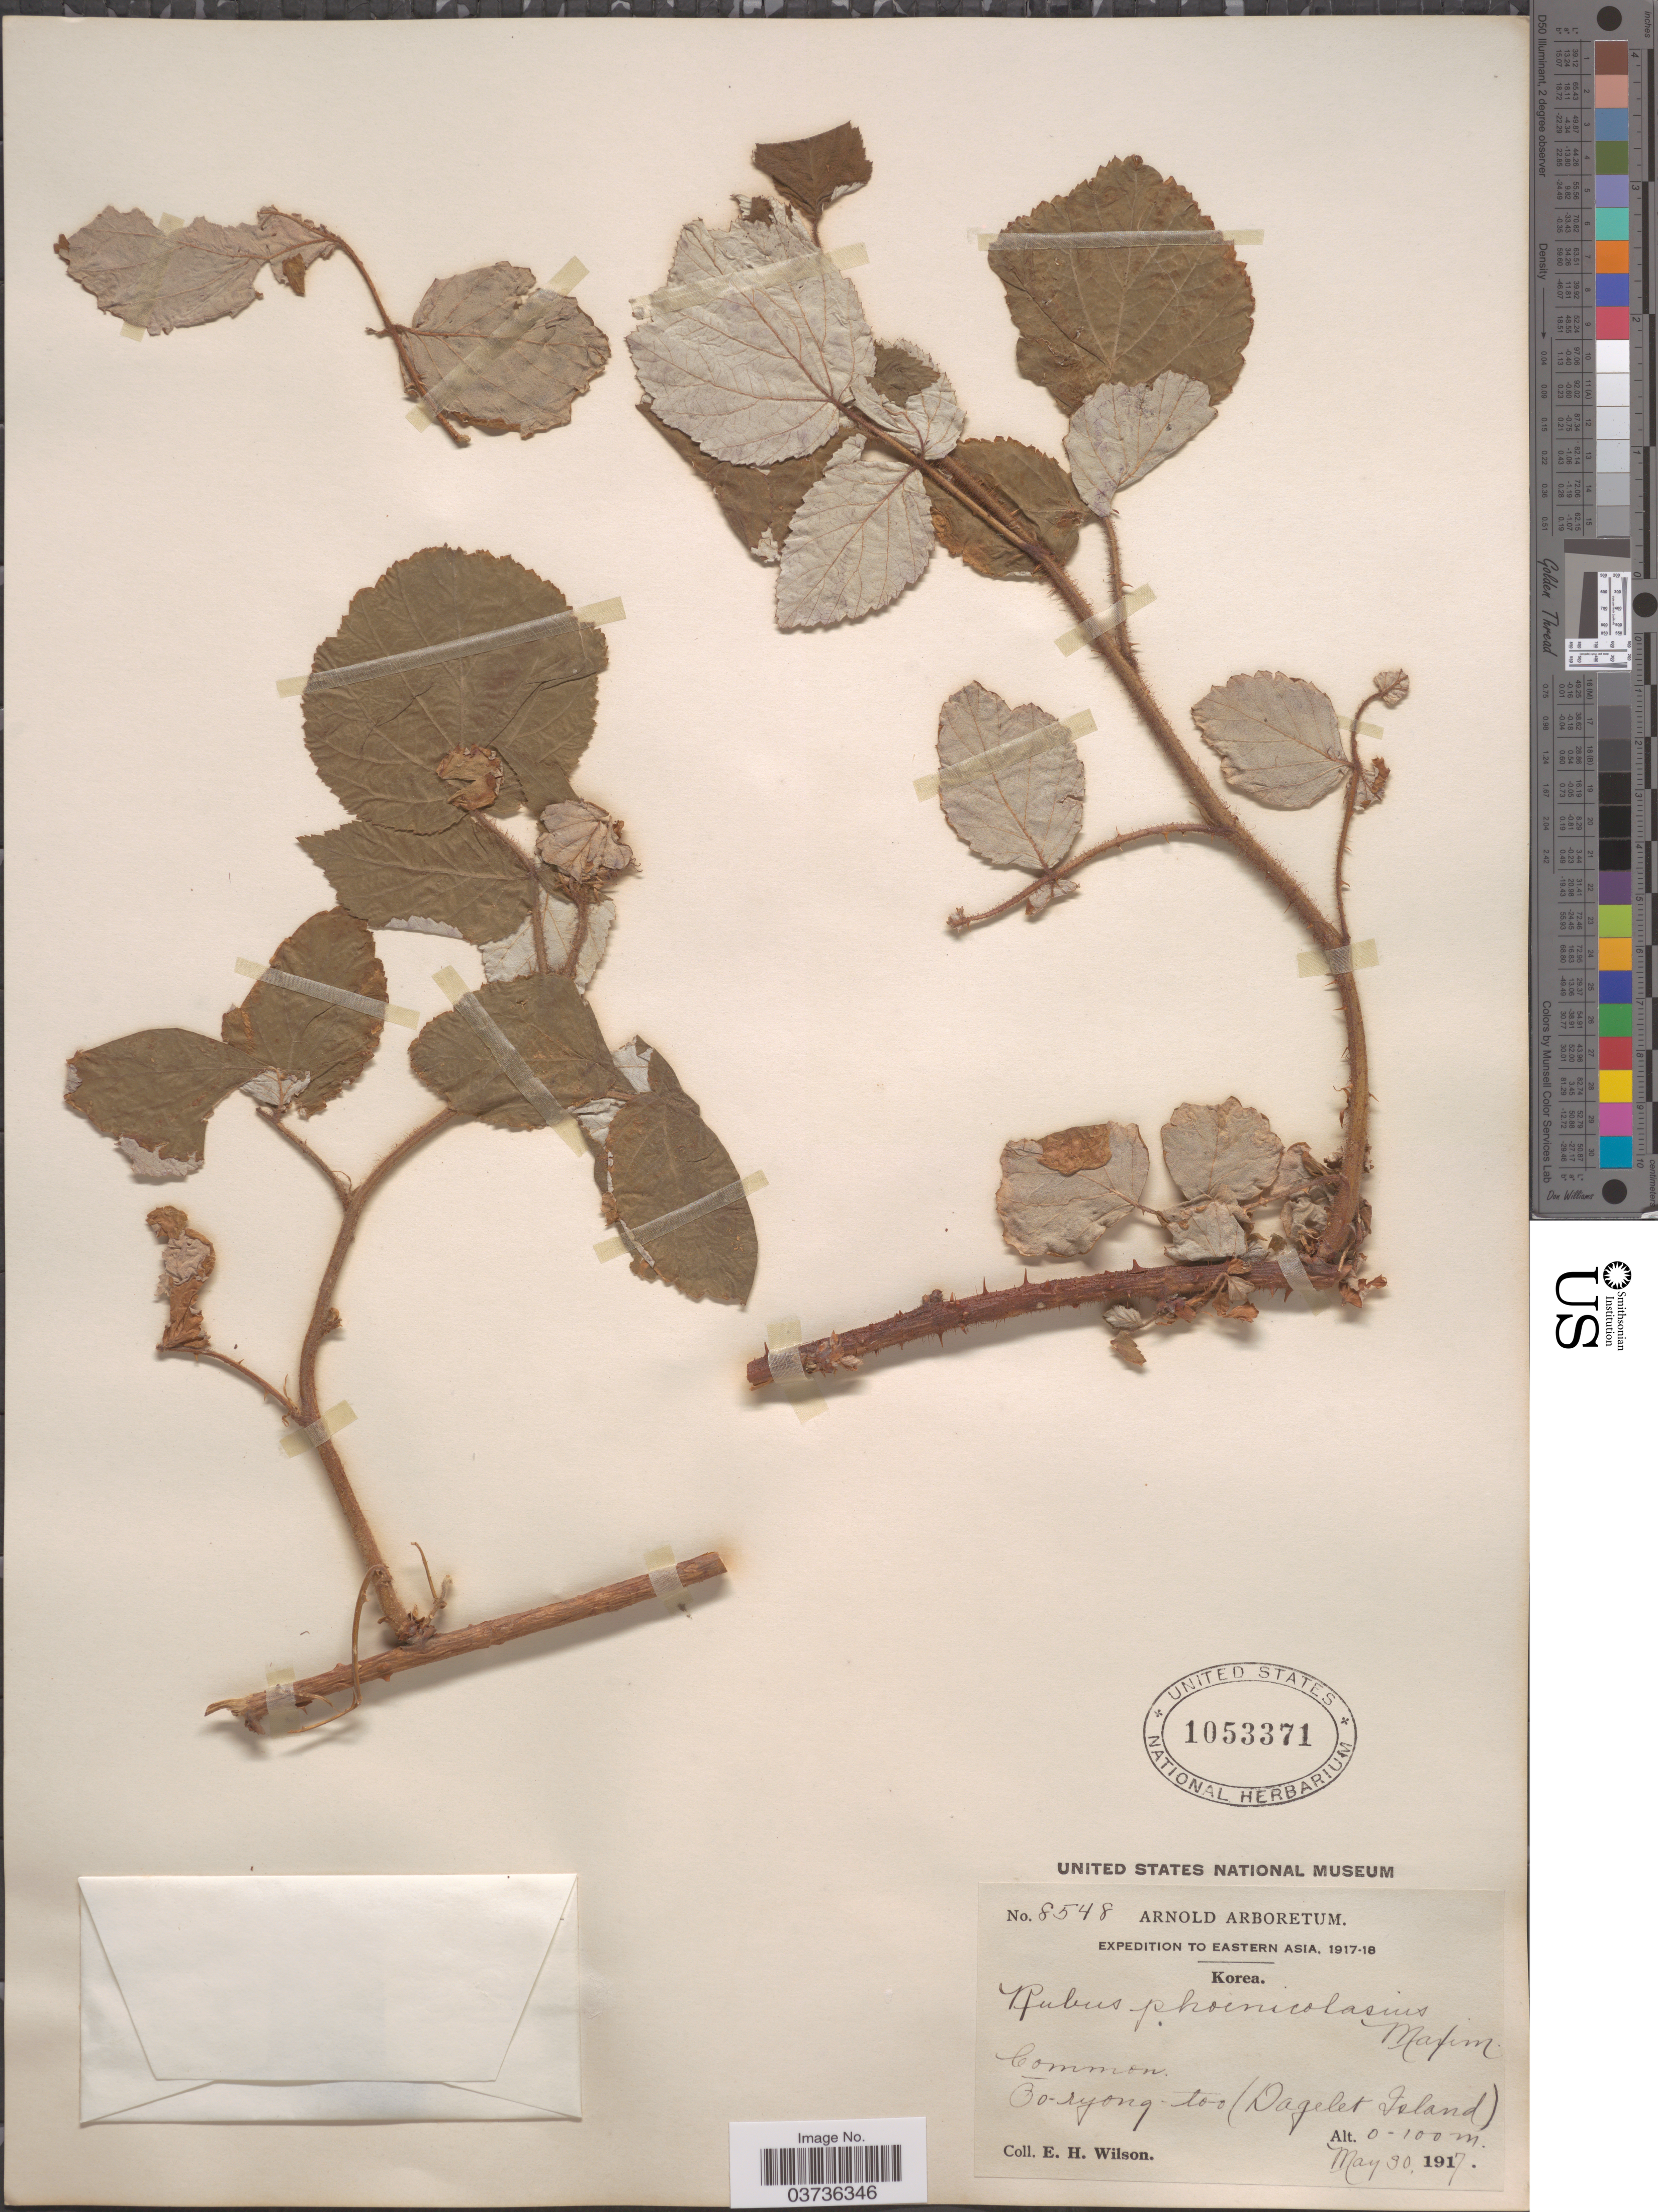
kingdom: Plantae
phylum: Tracheophyta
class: Magnoliopsida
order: Rosales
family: Rosaceae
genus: Rubus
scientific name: Rubus phoenicolasius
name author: Maxim.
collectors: E. Wilson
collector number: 8548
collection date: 1917-05-30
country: South Korea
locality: Eastern Asia. Oo-ryong-too (Dagelet Island).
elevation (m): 0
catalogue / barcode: US 1053371